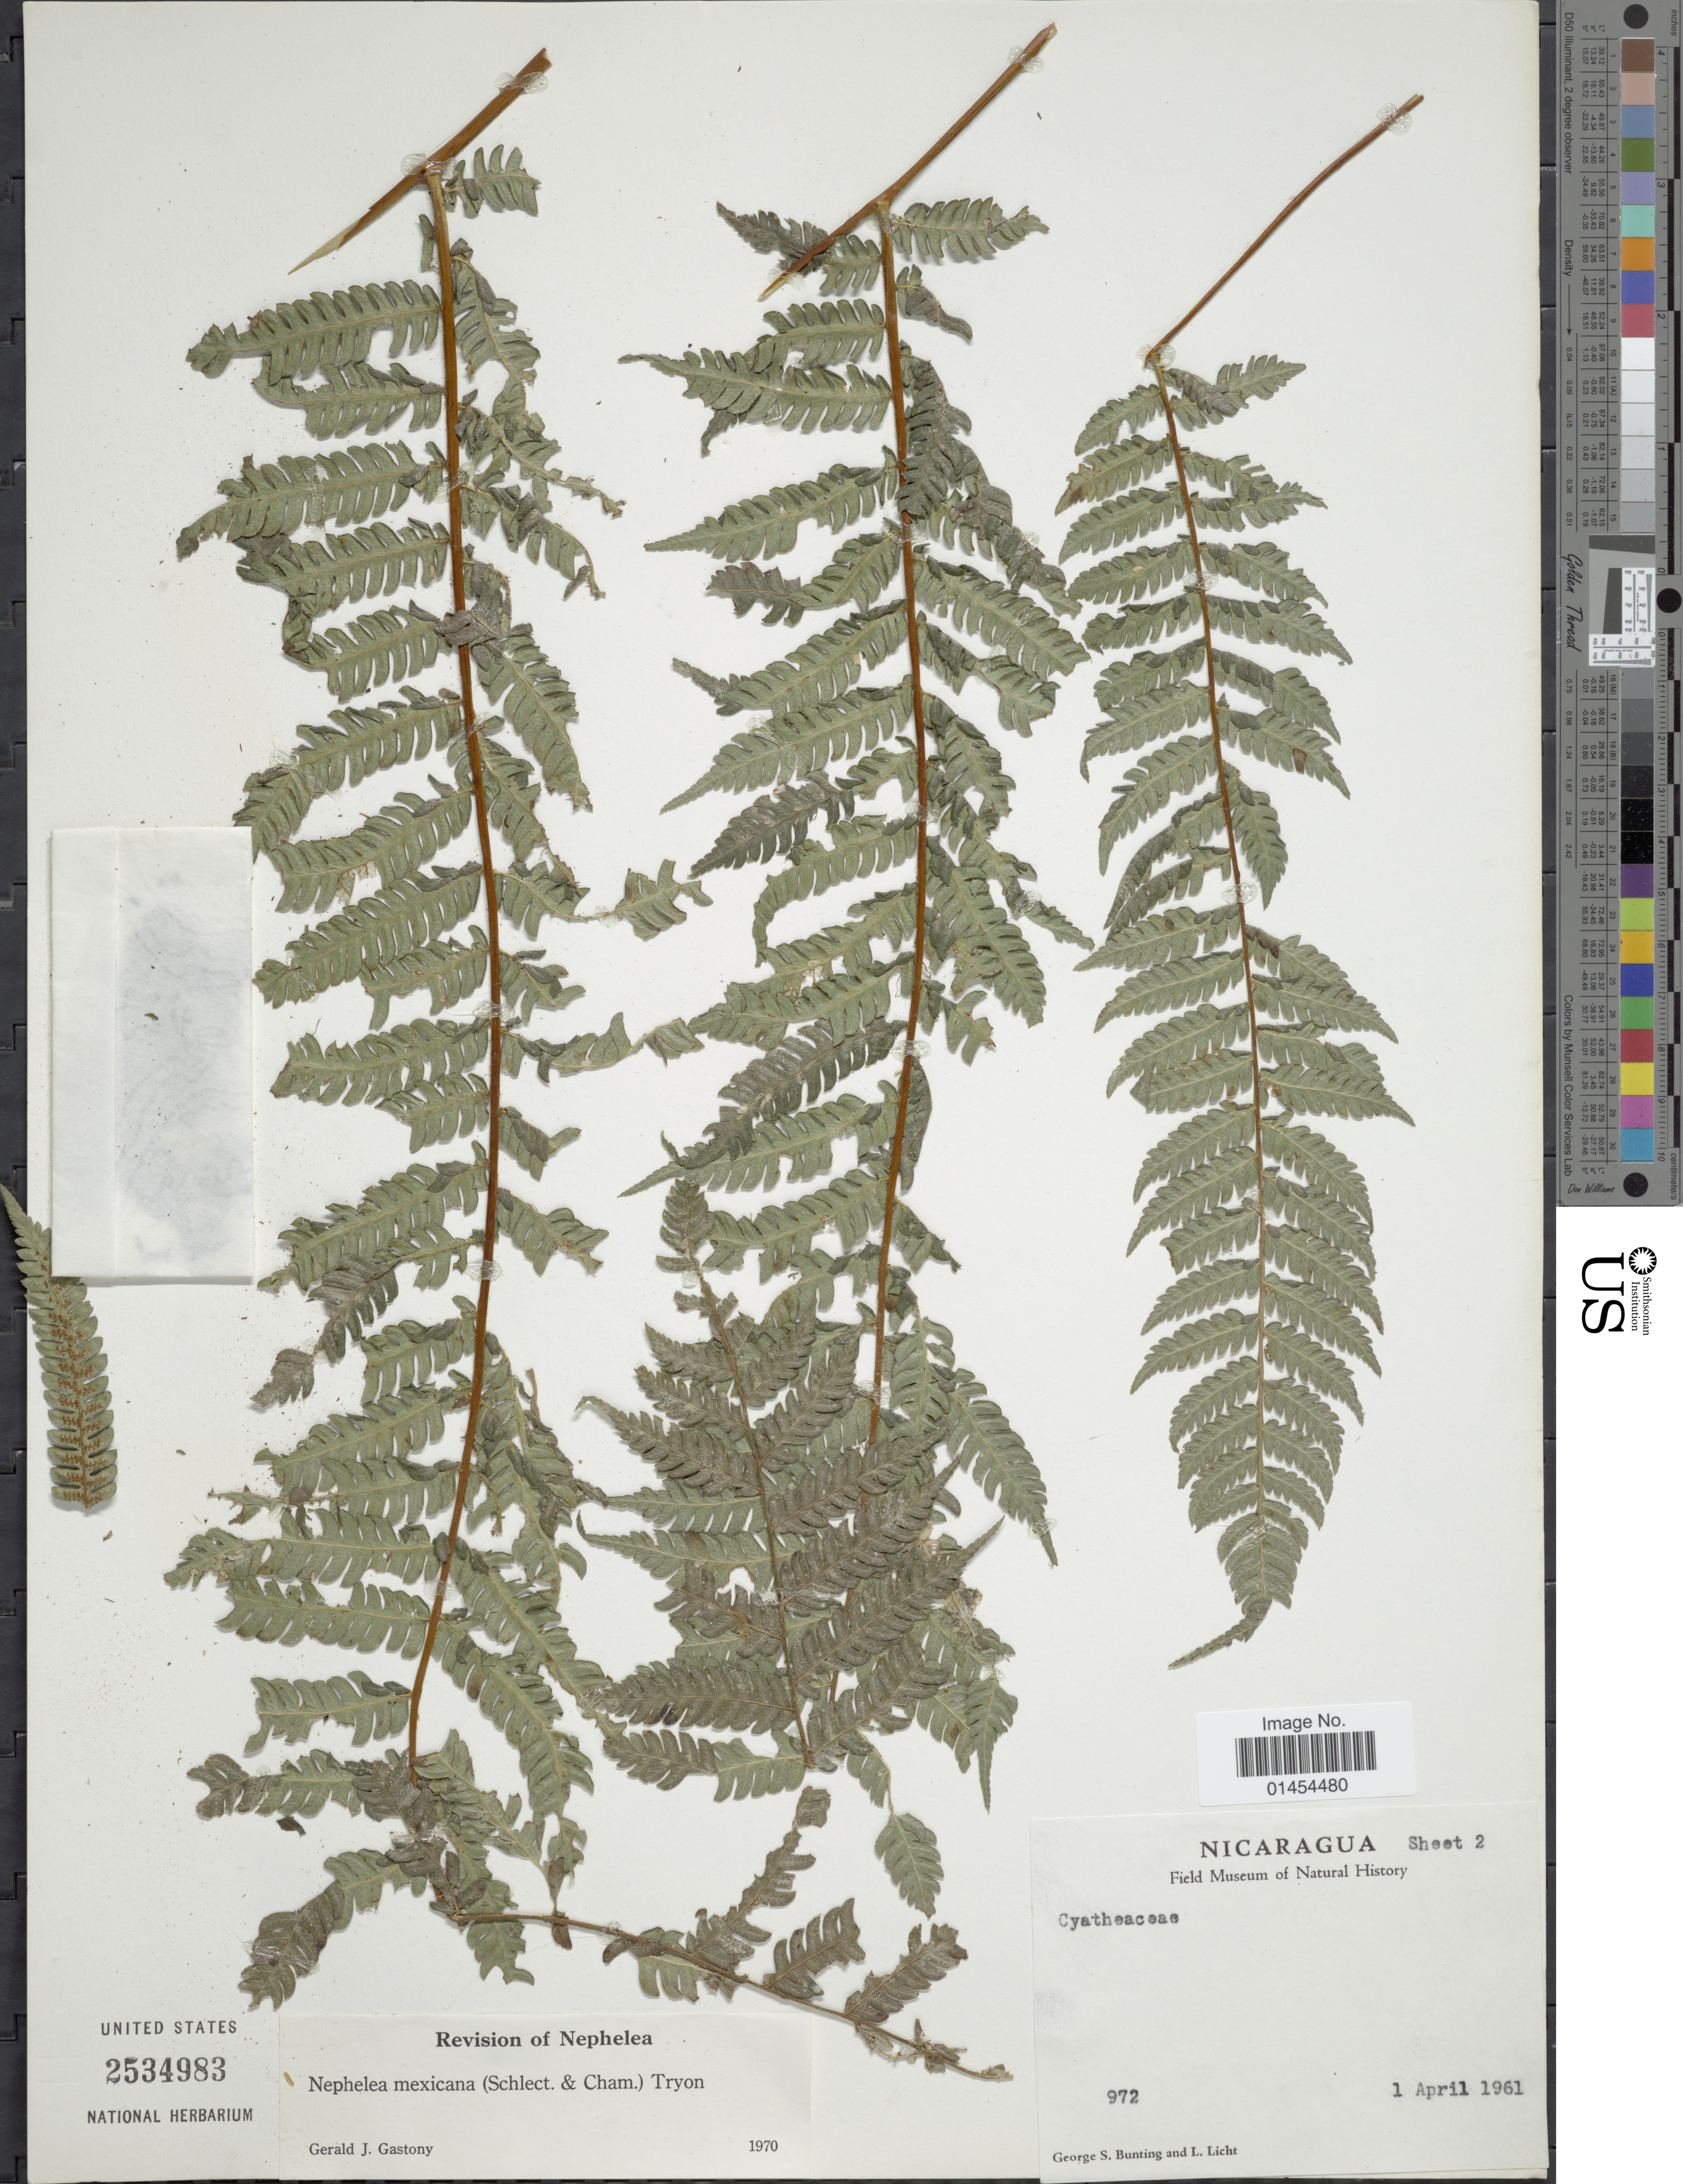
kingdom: Plantae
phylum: Tracheophyta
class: Polypodiopsida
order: Cyatheales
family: Cyatheaceae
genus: Alsophila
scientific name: Alsophila firma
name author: (Baker) D.S. Conant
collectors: G. S. Bunting & L. Licht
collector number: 972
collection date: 1961-04-01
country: Nicaragua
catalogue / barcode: US 2534983